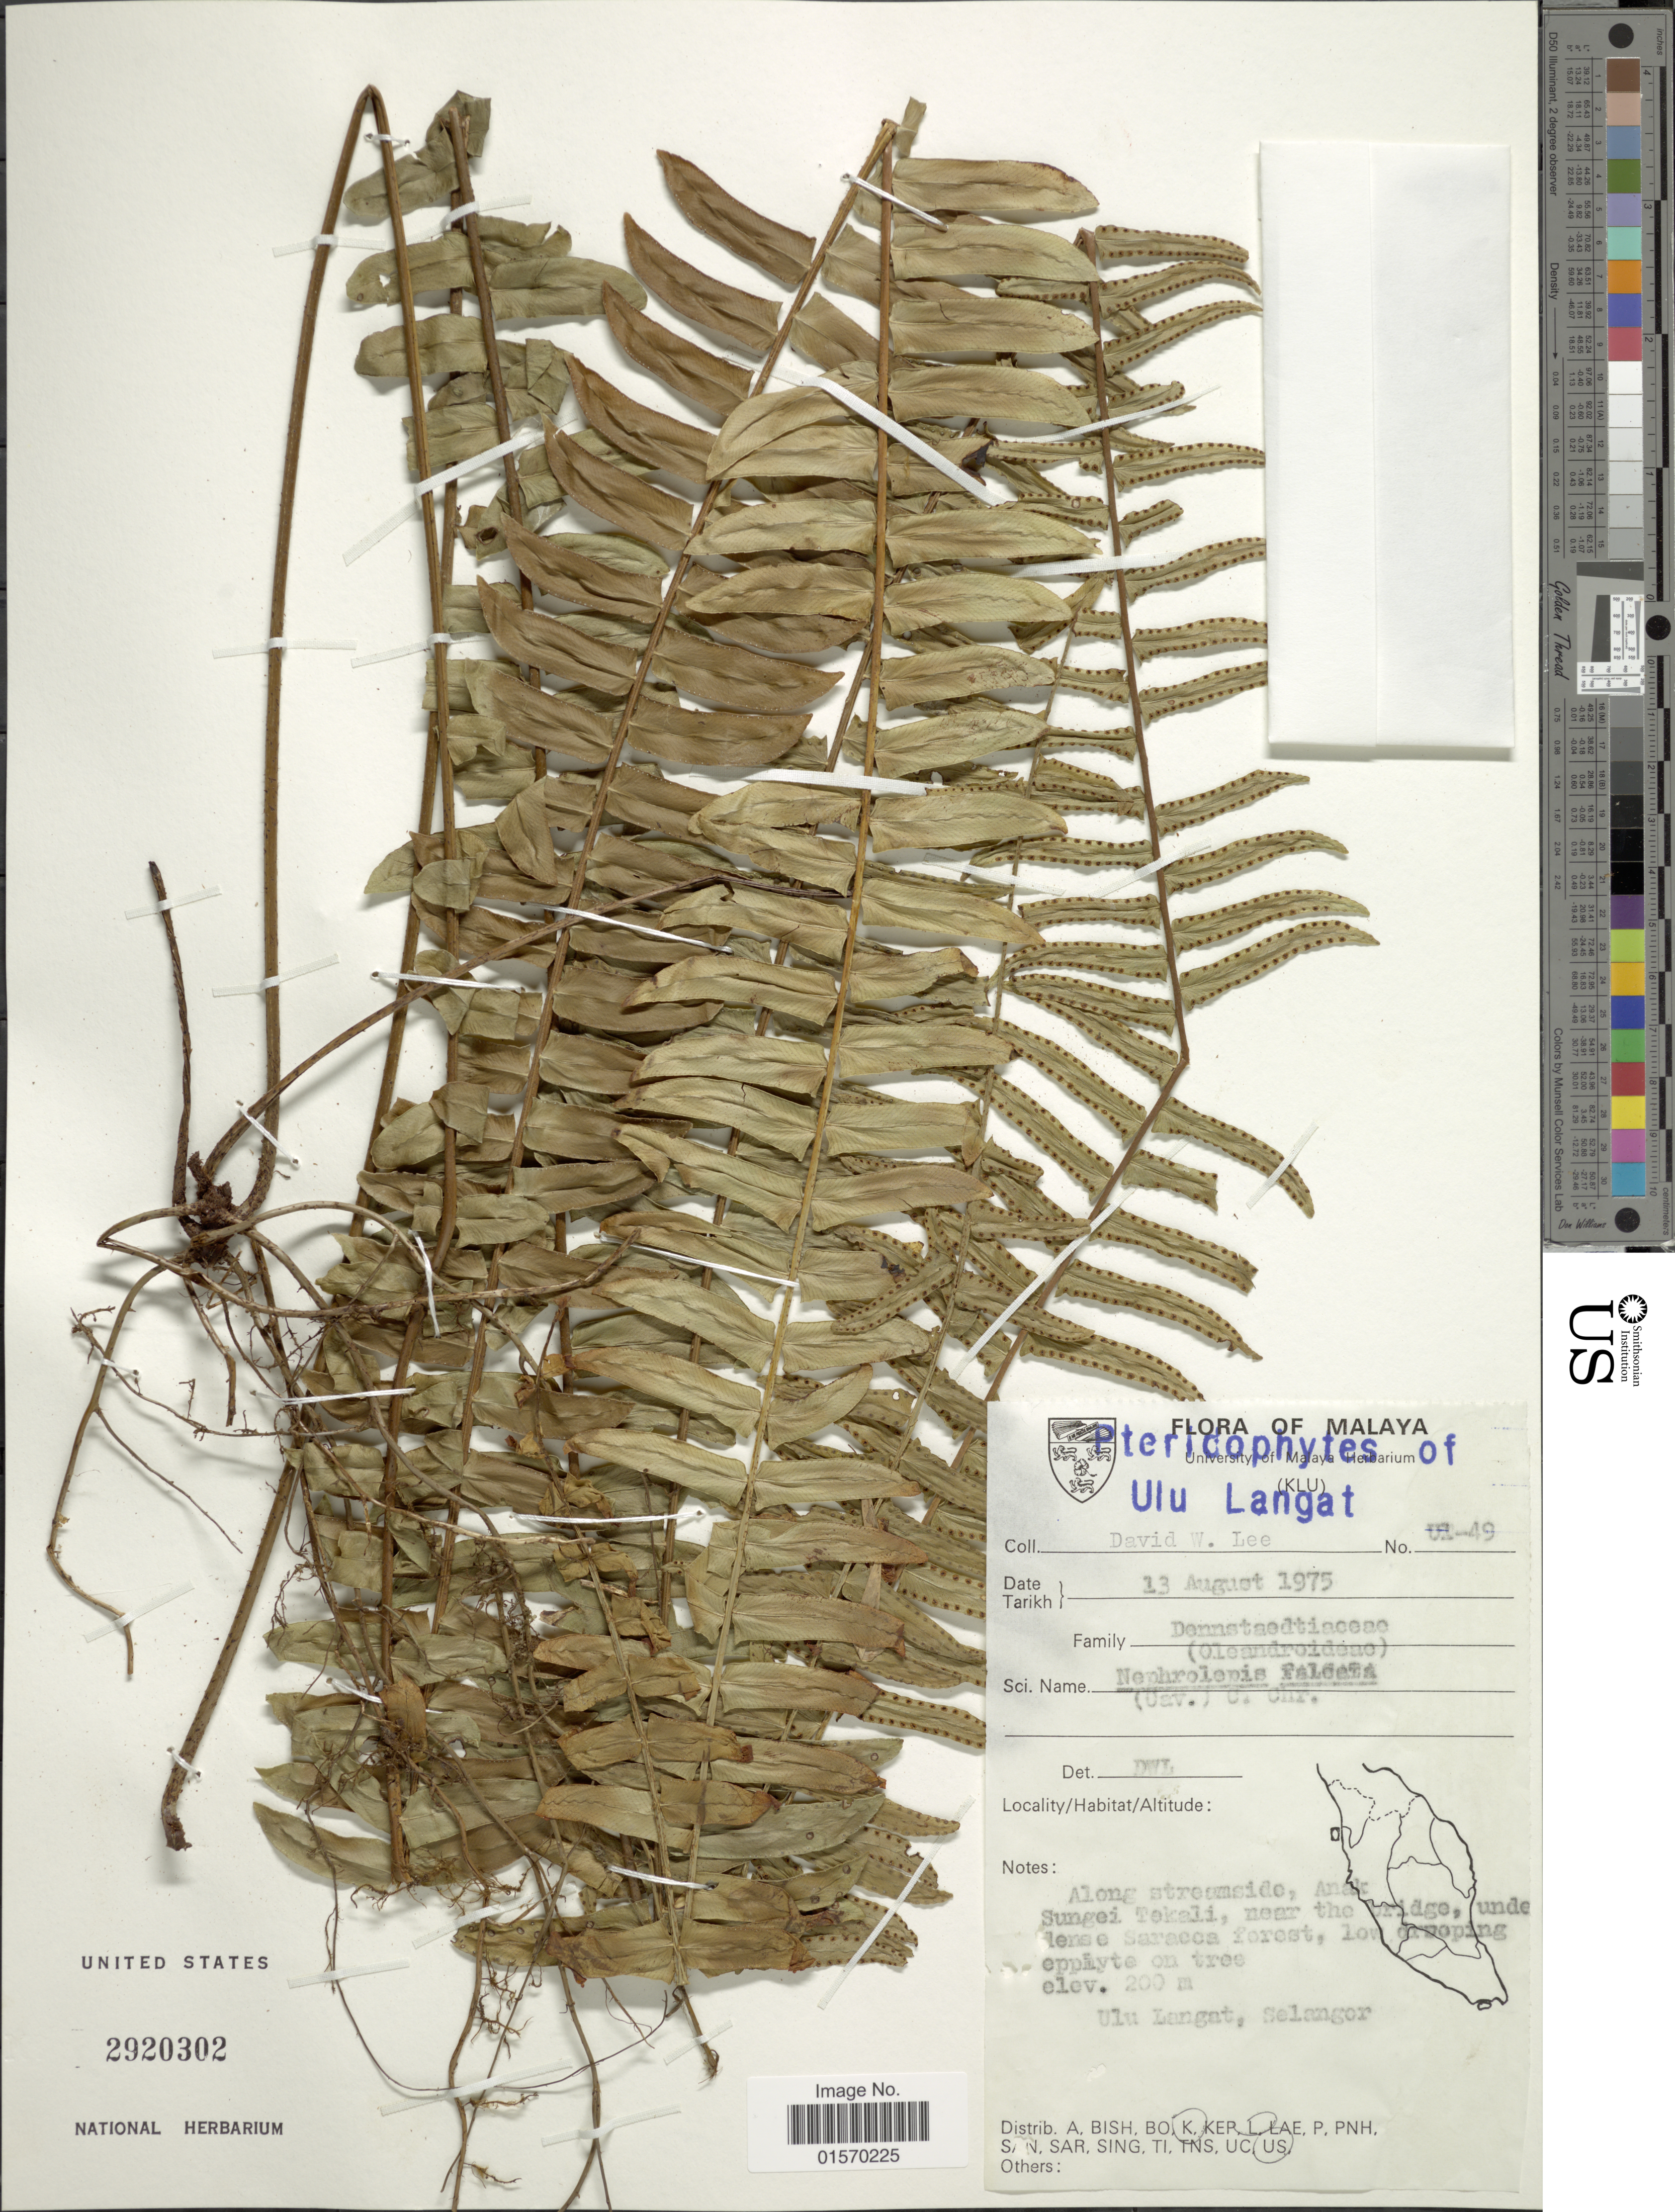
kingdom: Plantae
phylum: Tracheophyta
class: Polypodiopsida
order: Polypodiales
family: Nephrolepidaceae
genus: Nephrolepis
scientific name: Nephrolepis falcata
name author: (Cav.) C. Chr.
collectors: D. Lee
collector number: UI-49*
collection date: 1975-08-13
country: Malaysia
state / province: Selangor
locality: Along streamside, Anak Sungei Tekali, near the bridge, unde dens Saracca forest. Ulu Langat. Malaya [interpreted]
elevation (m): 200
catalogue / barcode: US 2920302